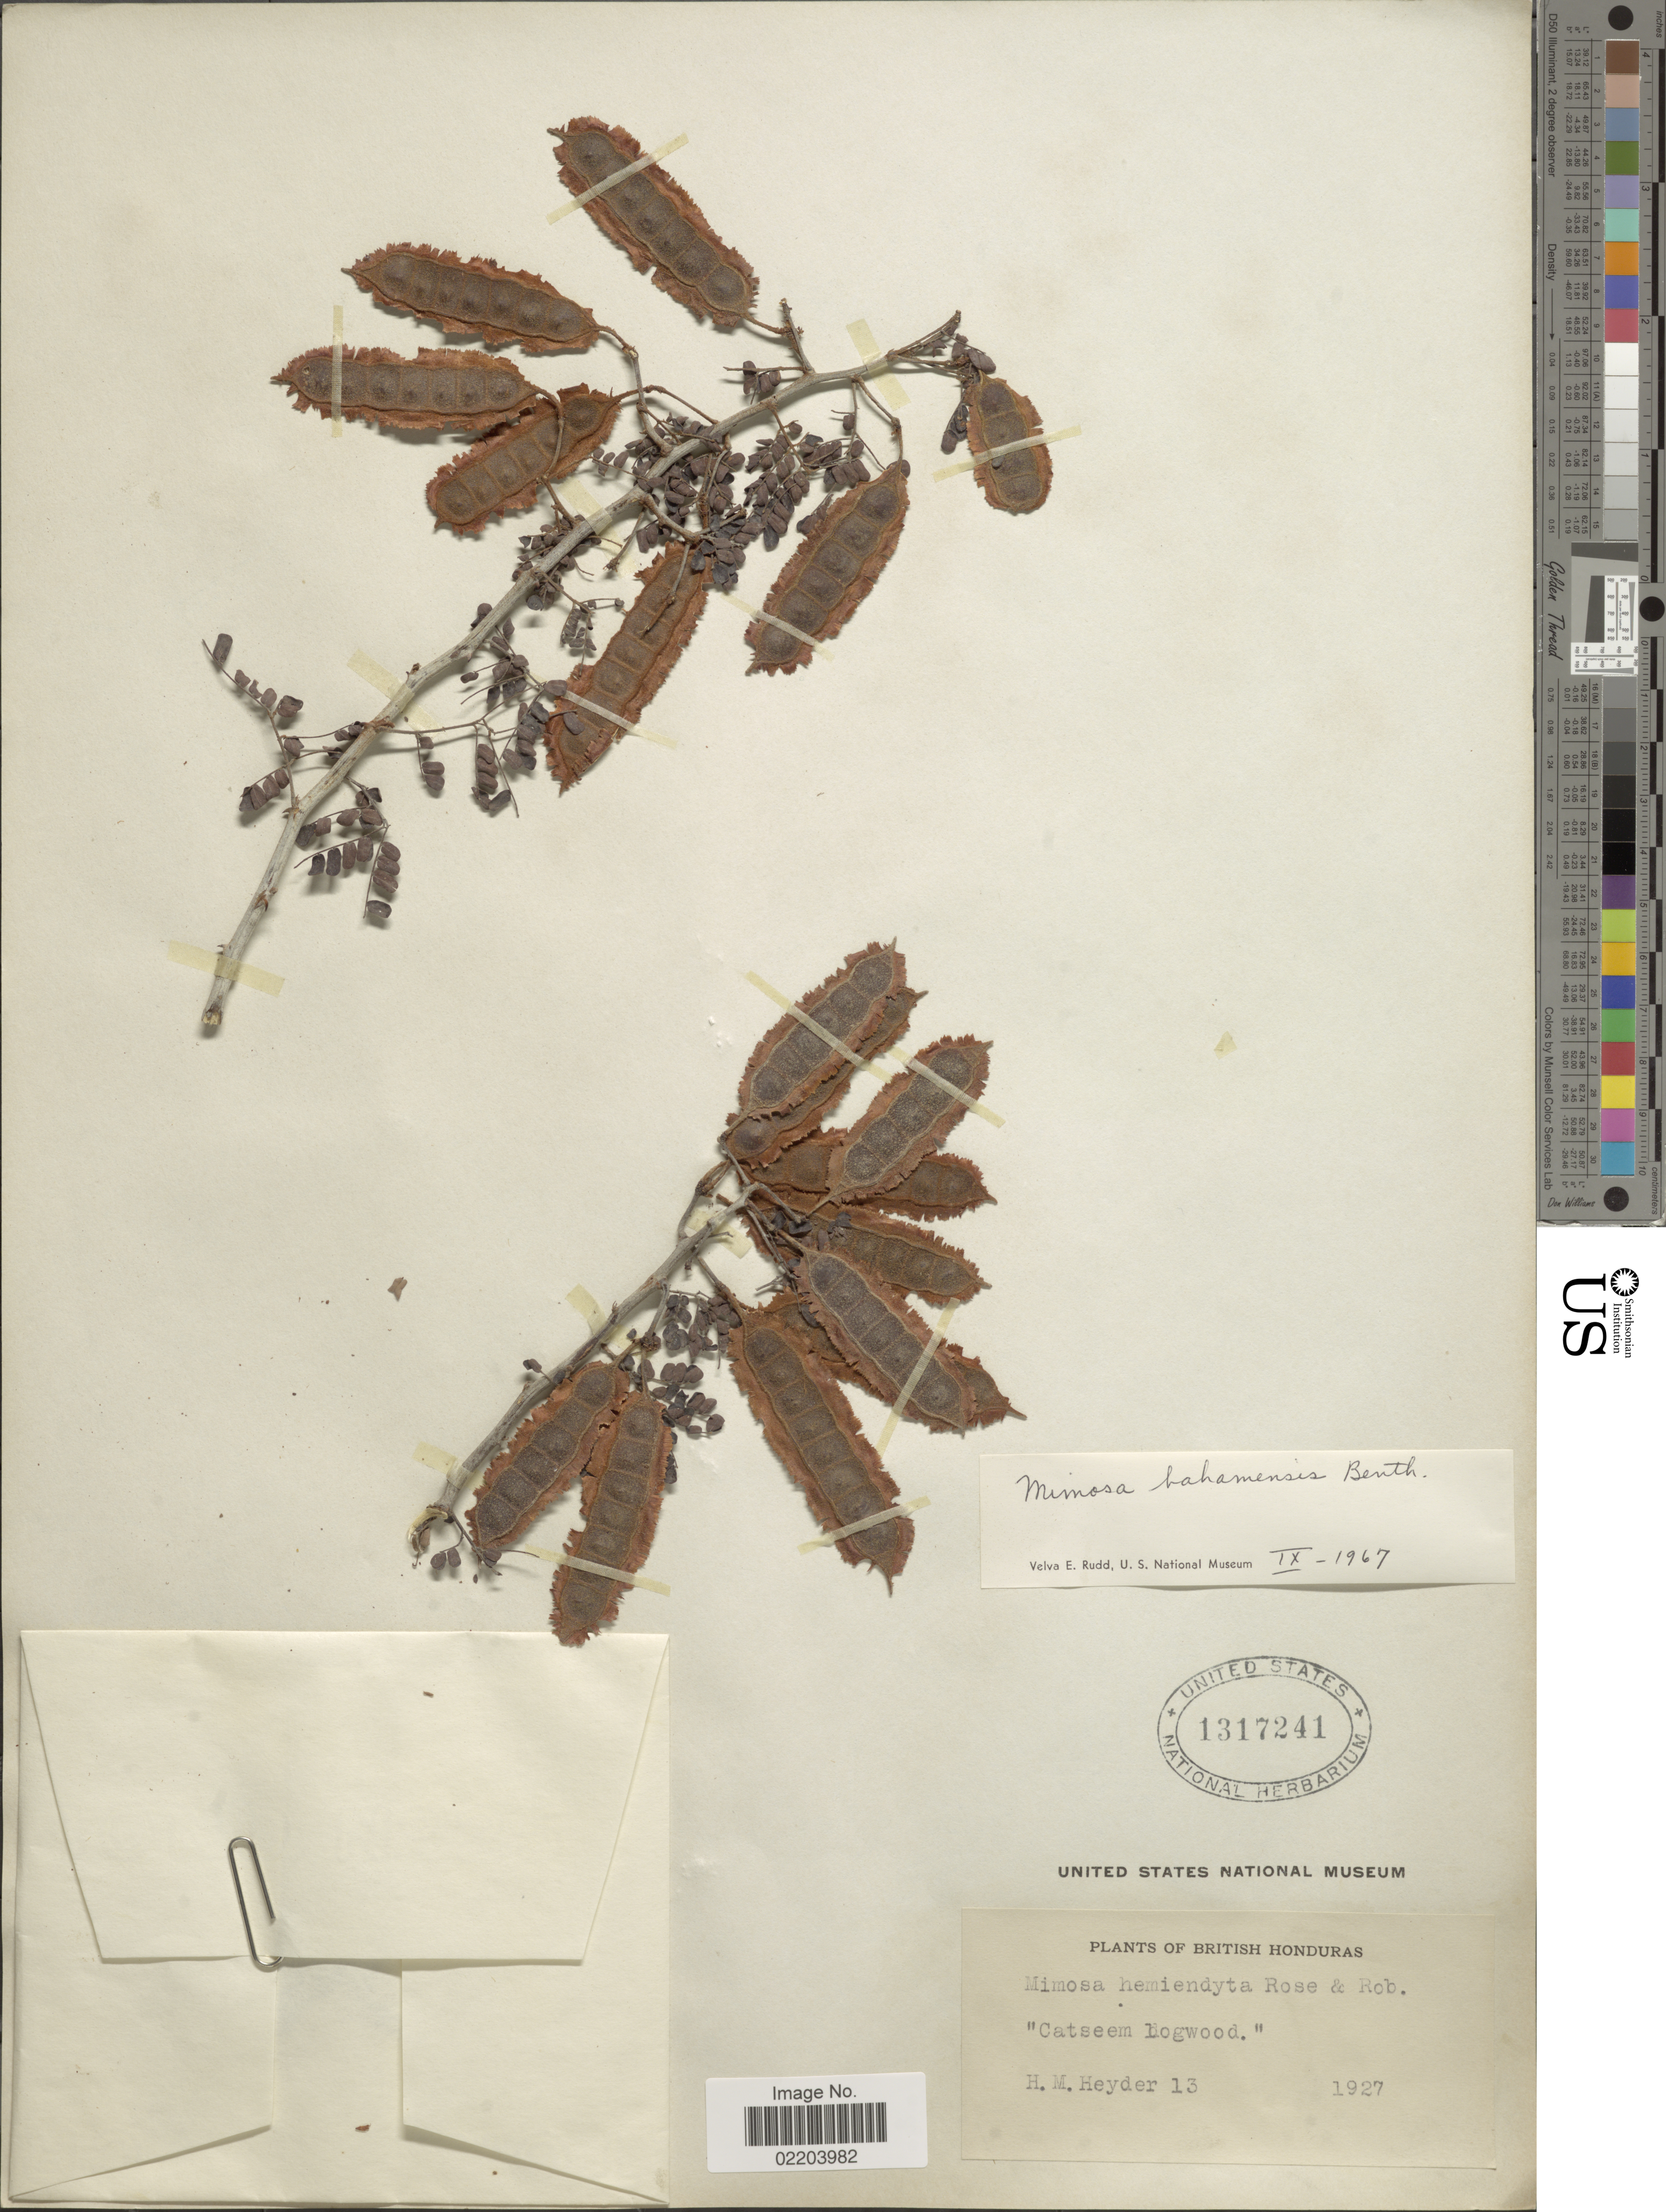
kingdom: Plantae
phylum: Tracheophyta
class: Magnoliopsida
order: Fabales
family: Fabaceae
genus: Mimosa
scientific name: Mimosa bahamensis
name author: Benth.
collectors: H. Heyder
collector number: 13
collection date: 1927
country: Belize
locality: British Honduras.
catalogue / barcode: US 1317241